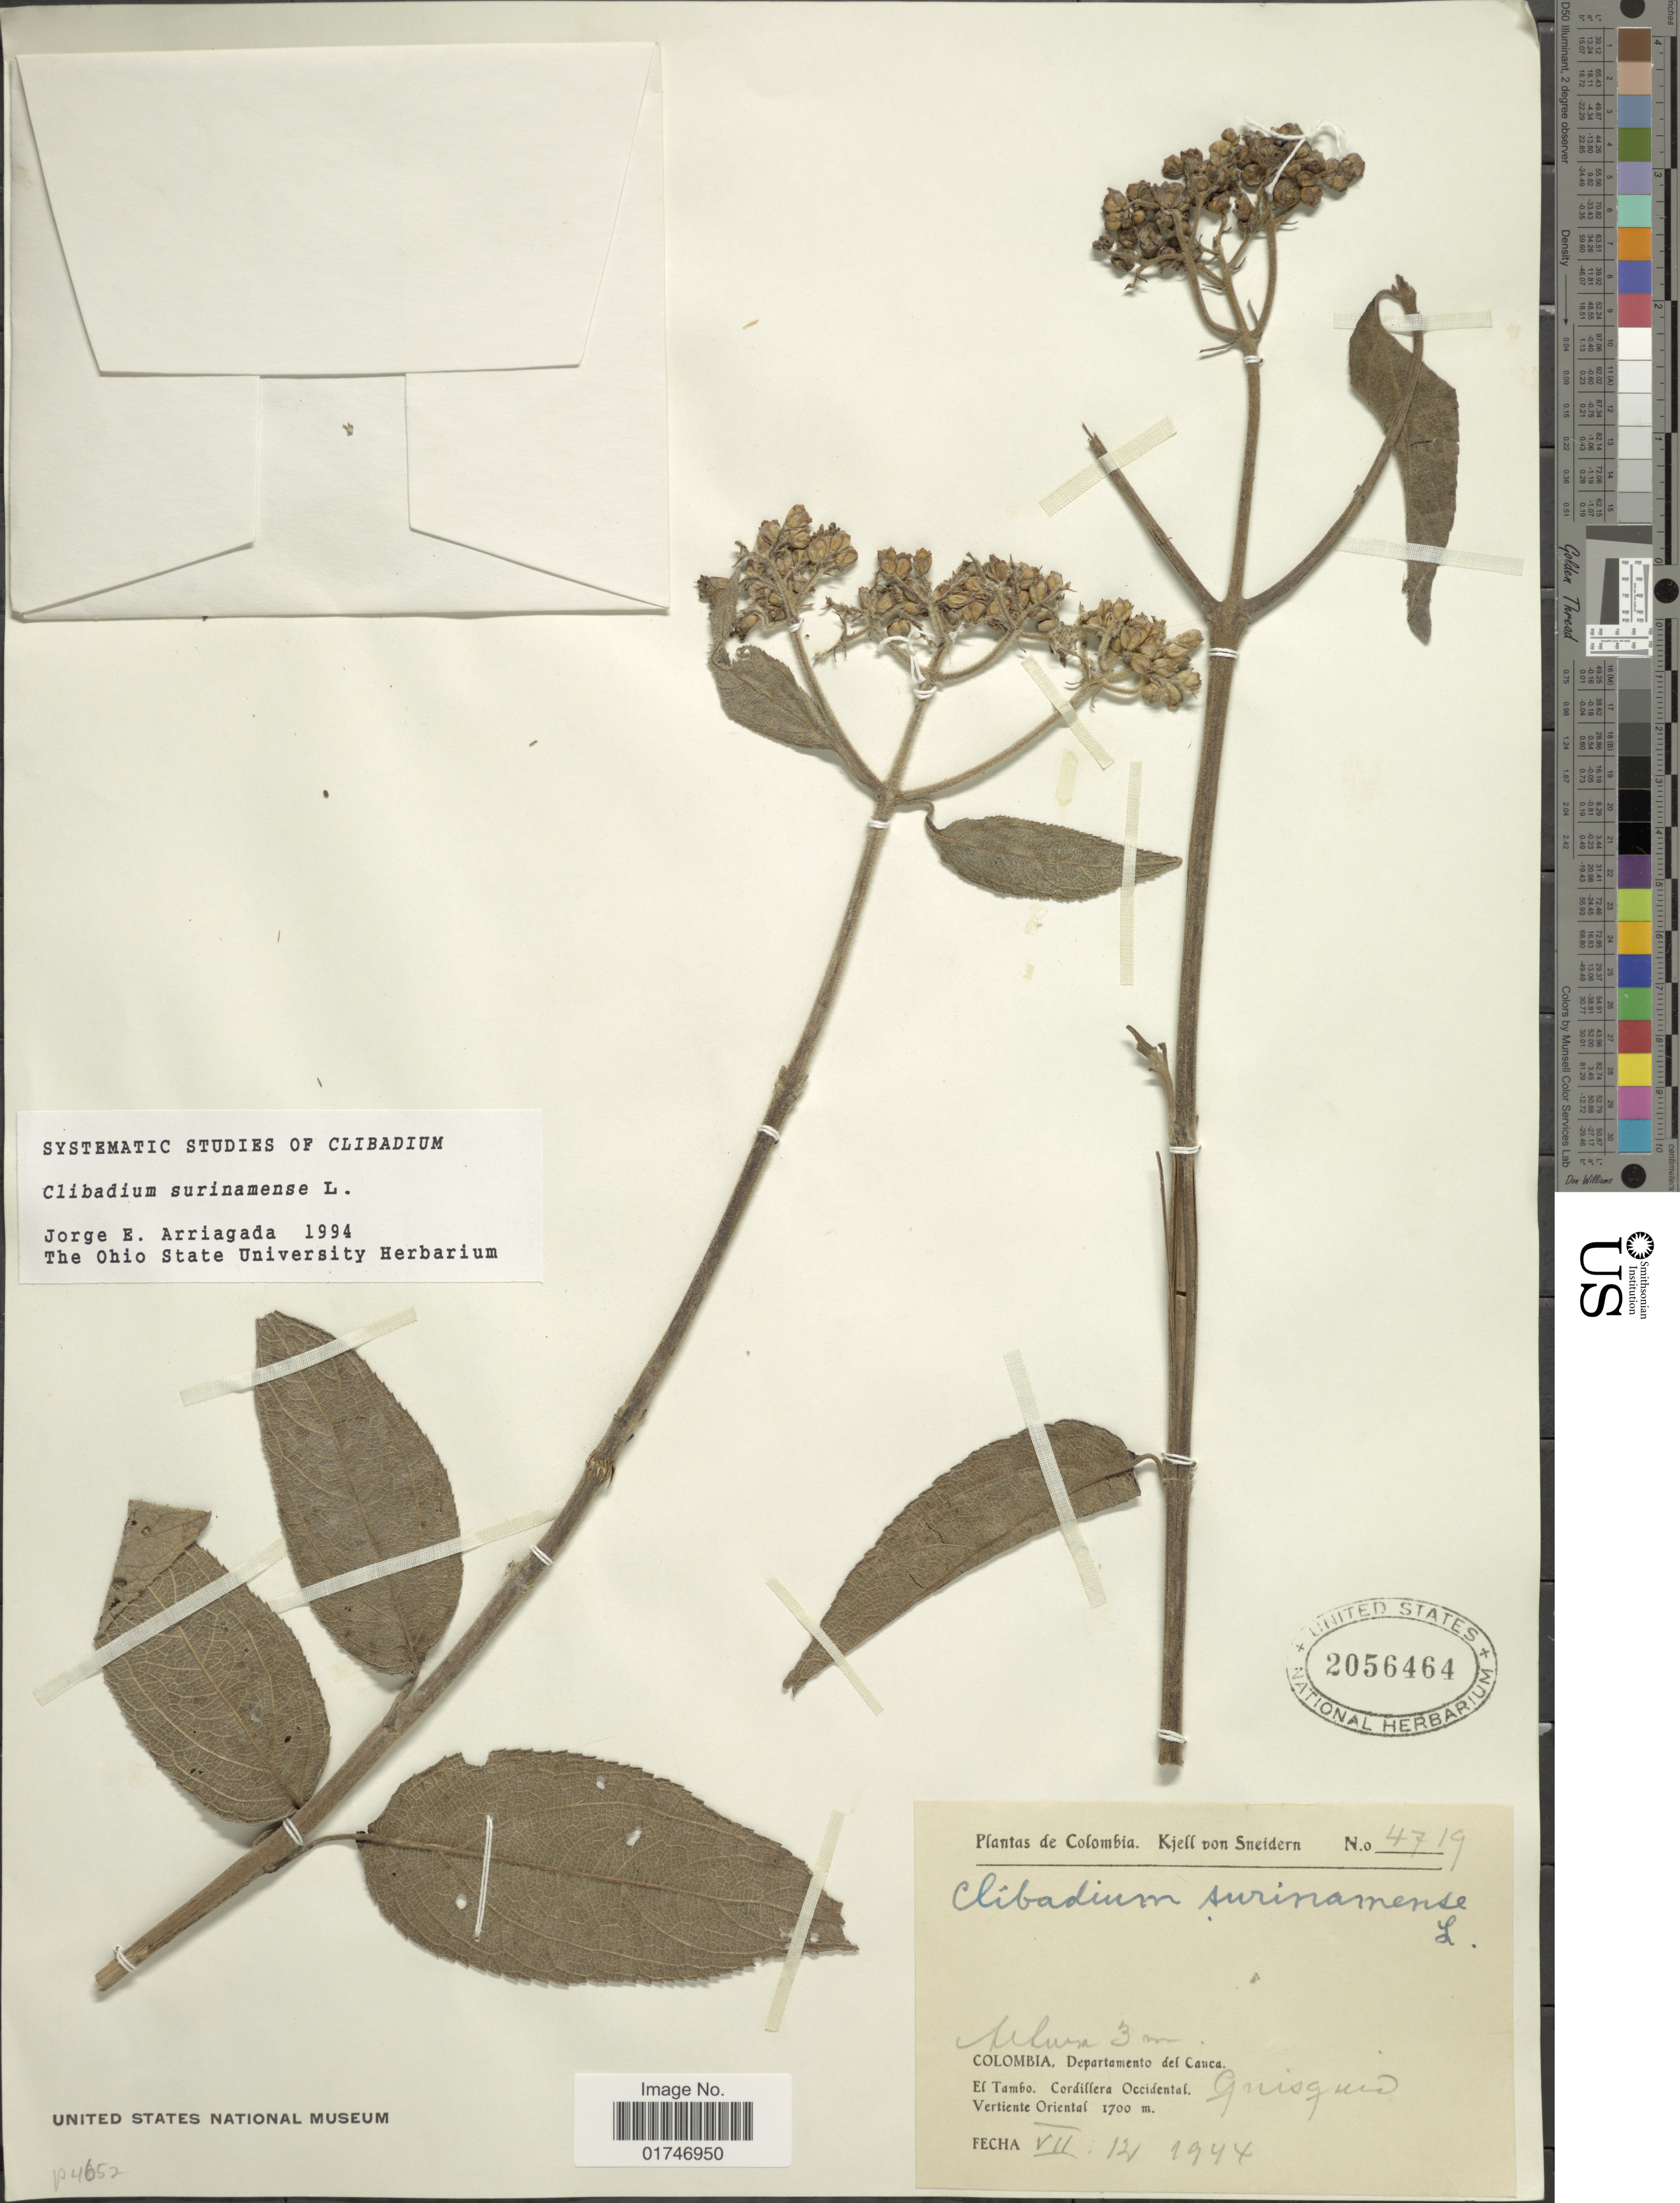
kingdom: Plantae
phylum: Tracheophyta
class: Magnoliopsida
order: Asterales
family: Asteraceae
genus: Clibadium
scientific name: Clibadium surinamense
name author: L.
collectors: K. von Sneidern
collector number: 4719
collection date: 1944-07-12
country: Colombia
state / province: Cauca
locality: El Tambo. Cordillera Occidental. Quisquis. Vertiente Oriental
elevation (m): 1700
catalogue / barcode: US 2056464